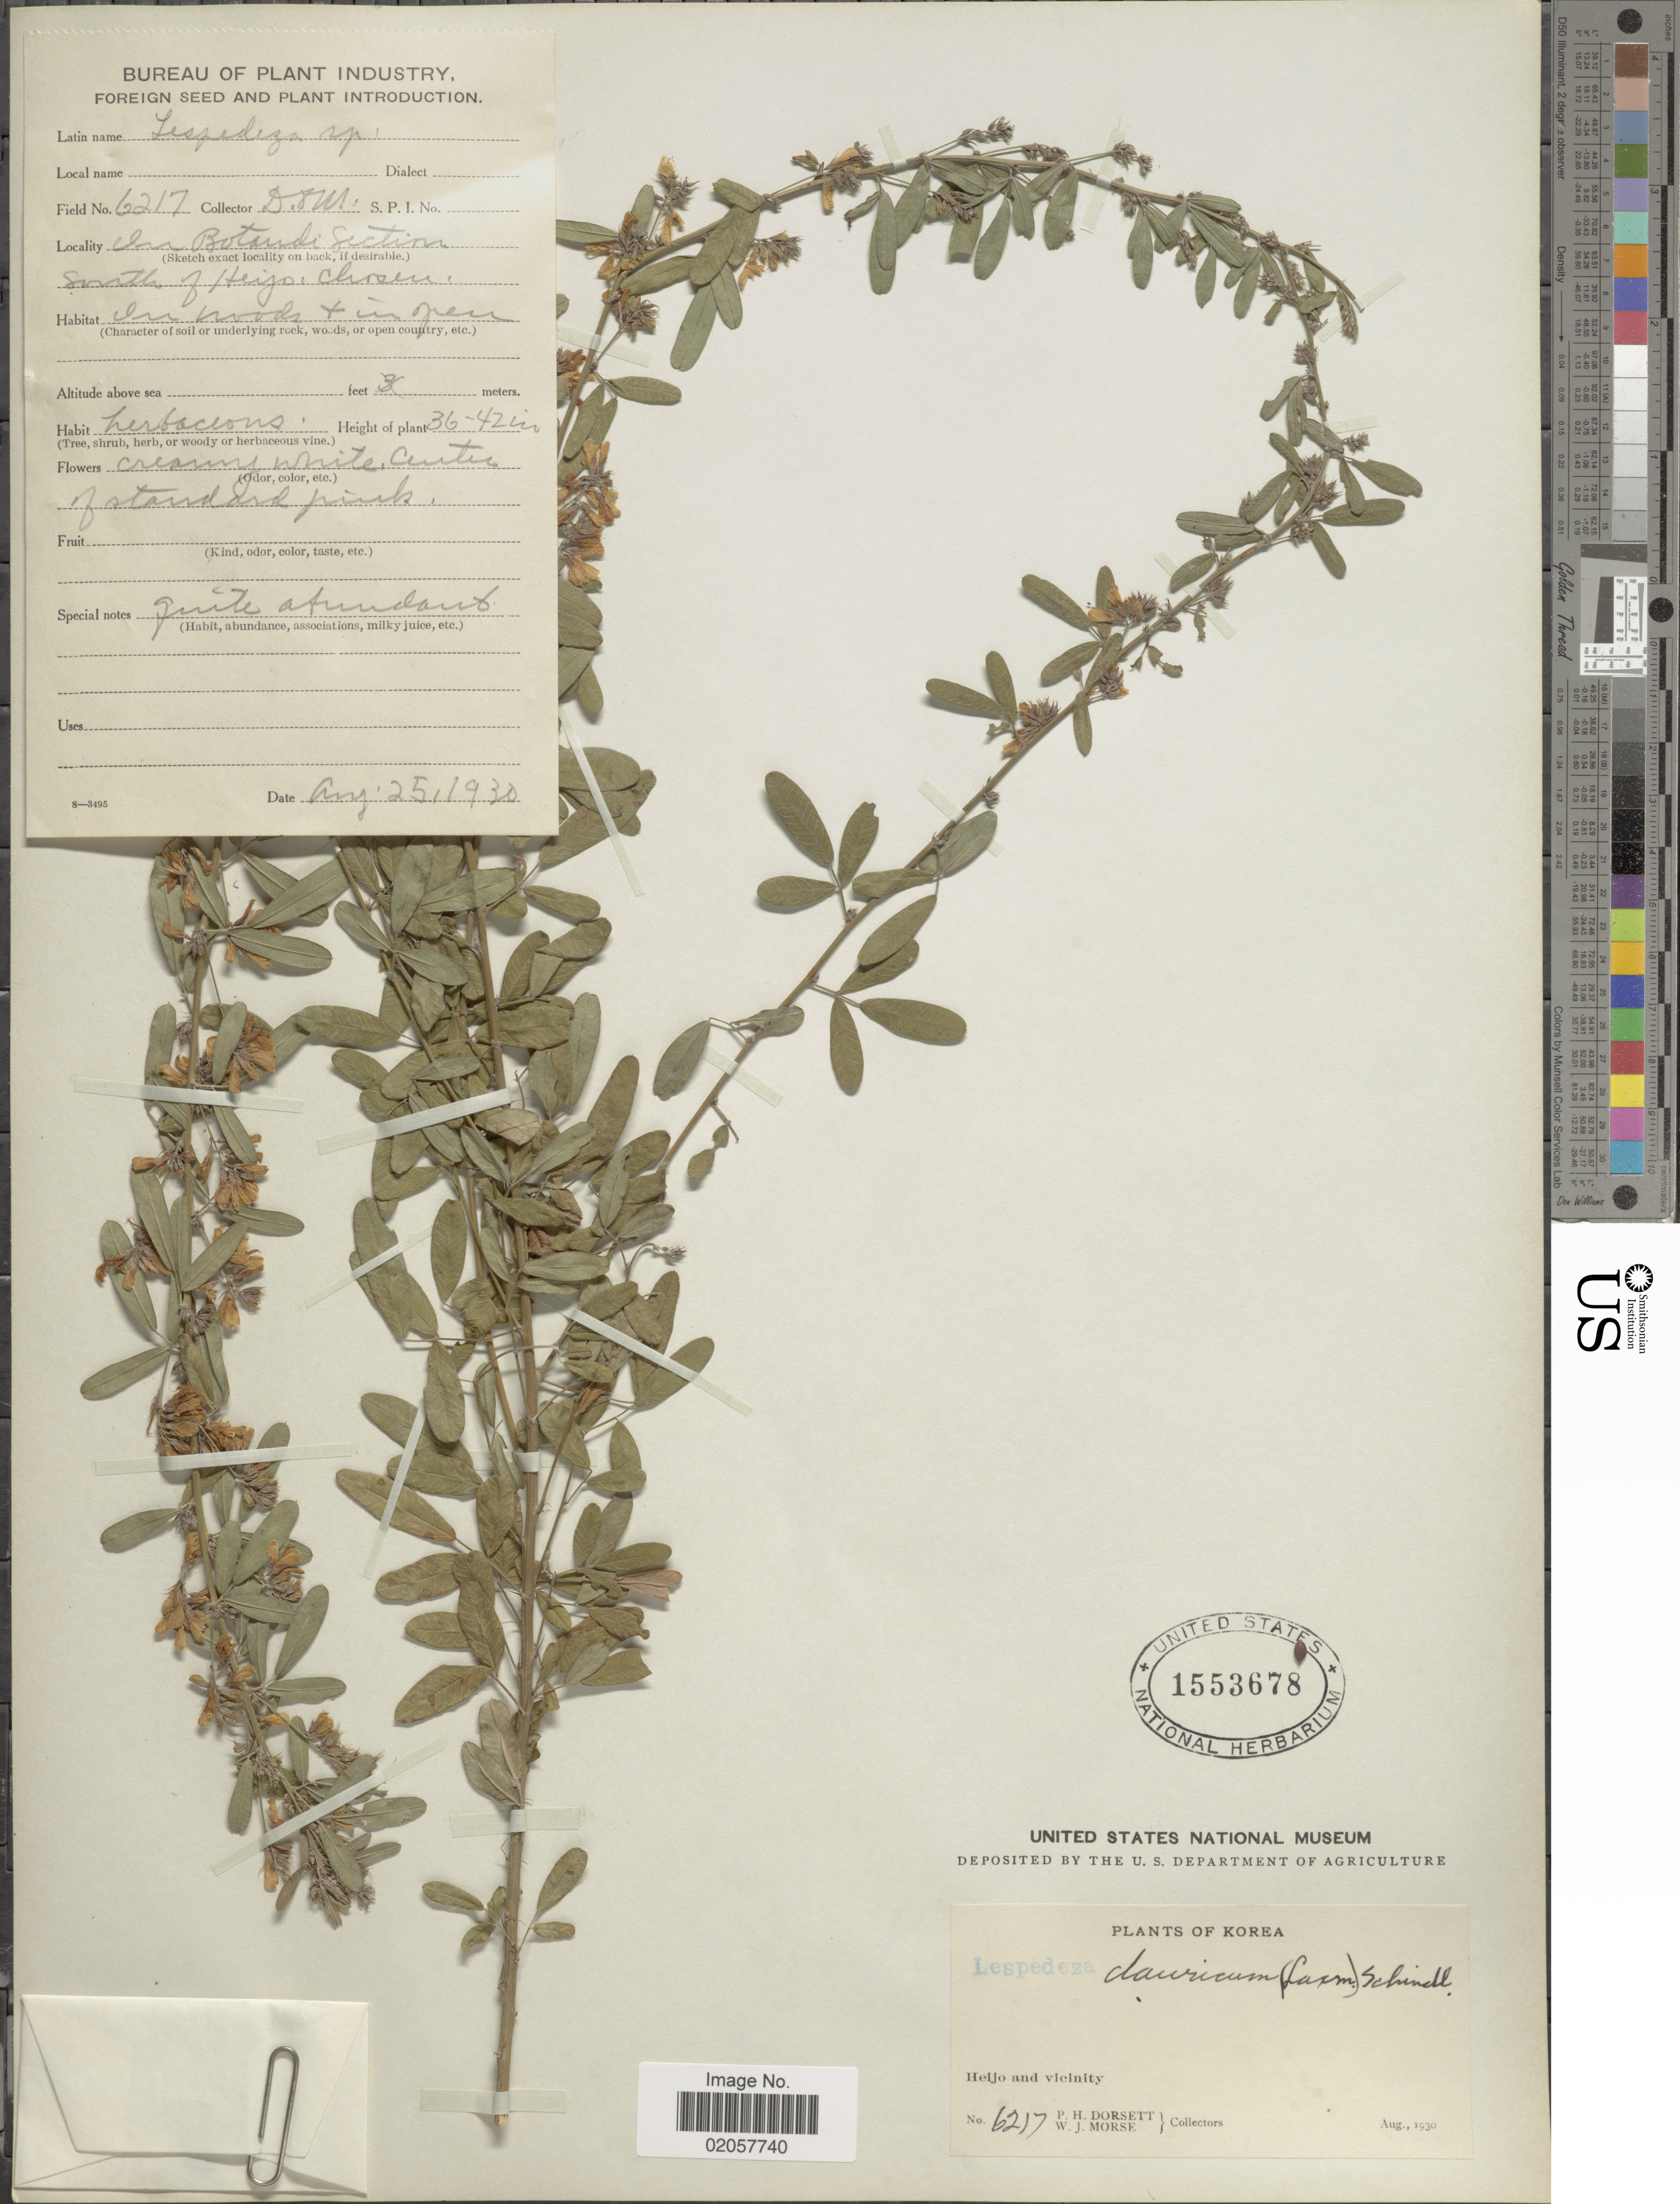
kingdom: Plantae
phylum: Tracheophyta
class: Magnoliopsida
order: Fabales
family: Fabaceae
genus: Lespedeza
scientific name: Lespedeza davurica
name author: (Laxm.) Schindl.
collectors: P. H. Dorsett & W. J. Morse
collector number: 6217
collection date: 1930-08-25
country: North Korea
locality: Heijo and vicinity, In Botandi Section, south of Heijo, Chirsen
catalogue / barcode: US 1553678